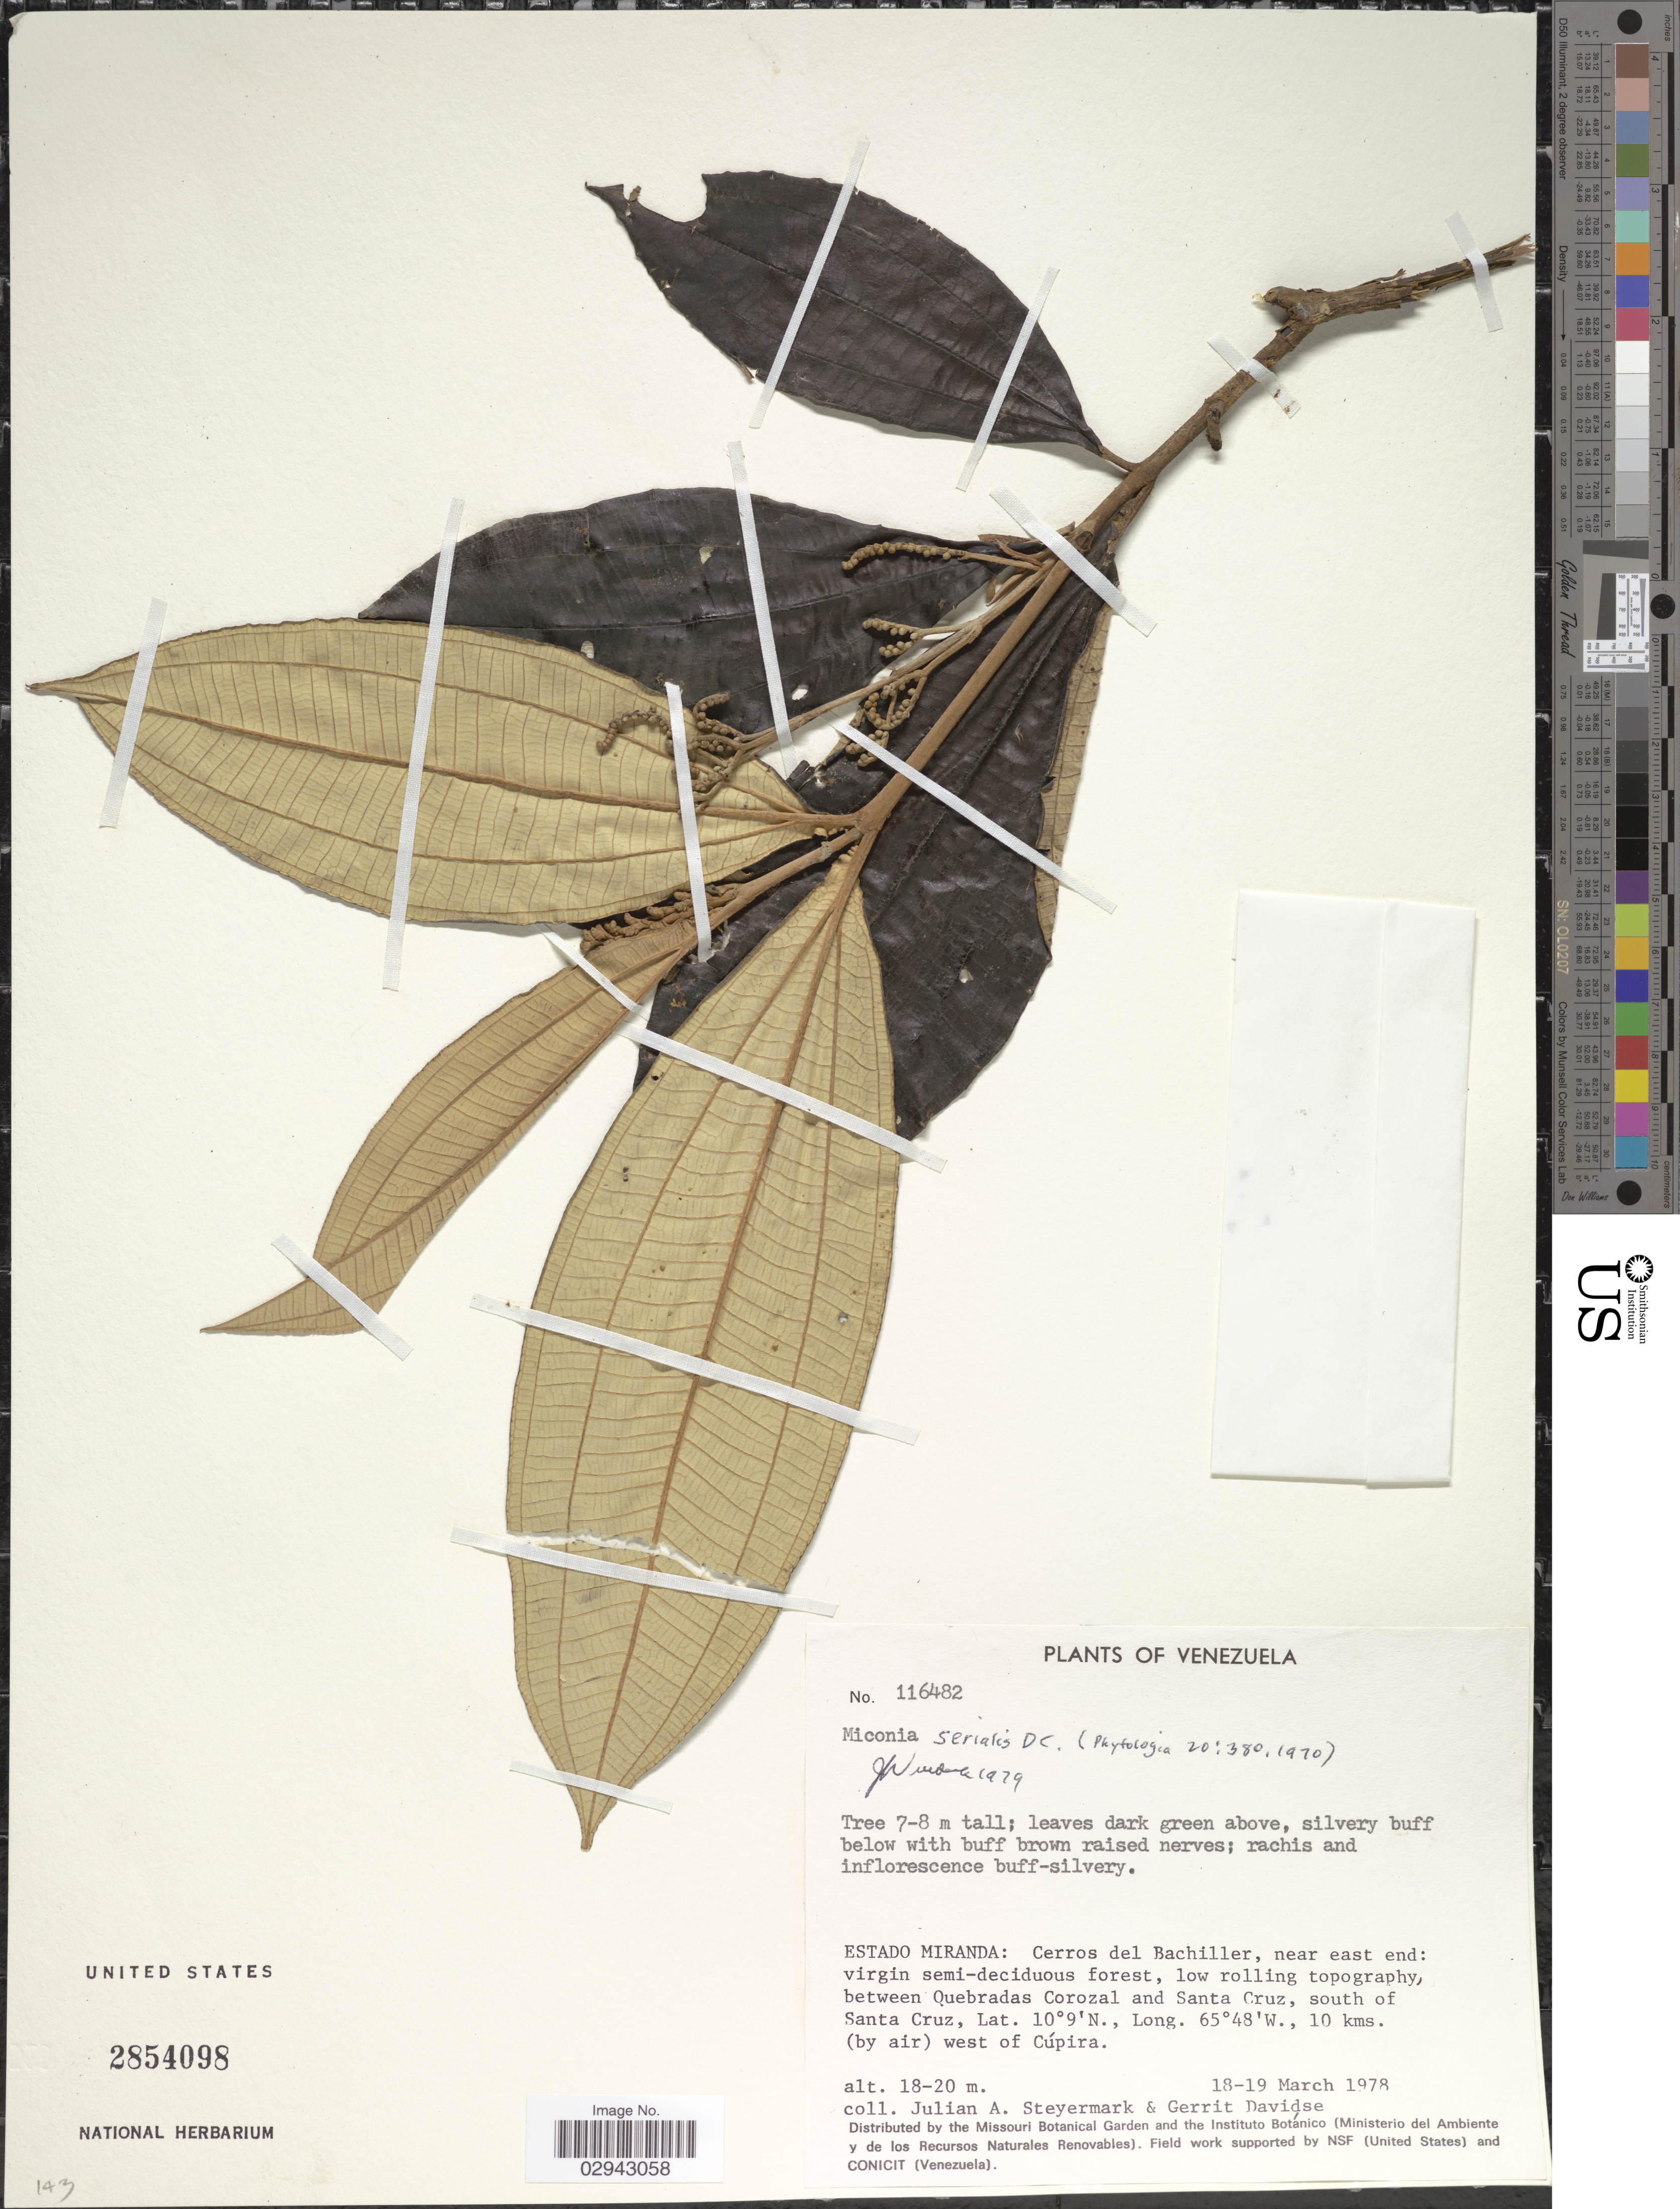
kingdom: Plantae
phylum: Tracheophyta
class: Magnoliopsida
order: Myrtales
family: Melastomataceae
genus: Miconia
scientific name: Miconia serialis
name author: DC.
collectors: J. Steyermark & G. Davidse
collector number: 116482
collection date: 1978-03-18/1978-03-19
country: Venezuela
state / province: Miranda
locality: Cerros del Bachiller, near east end: between Quebradas Corozal and Santa Cruz, south of Santa Cruz, 10 kms. (by air) west of Cúpira.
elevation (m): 18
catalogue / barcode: US 2854098